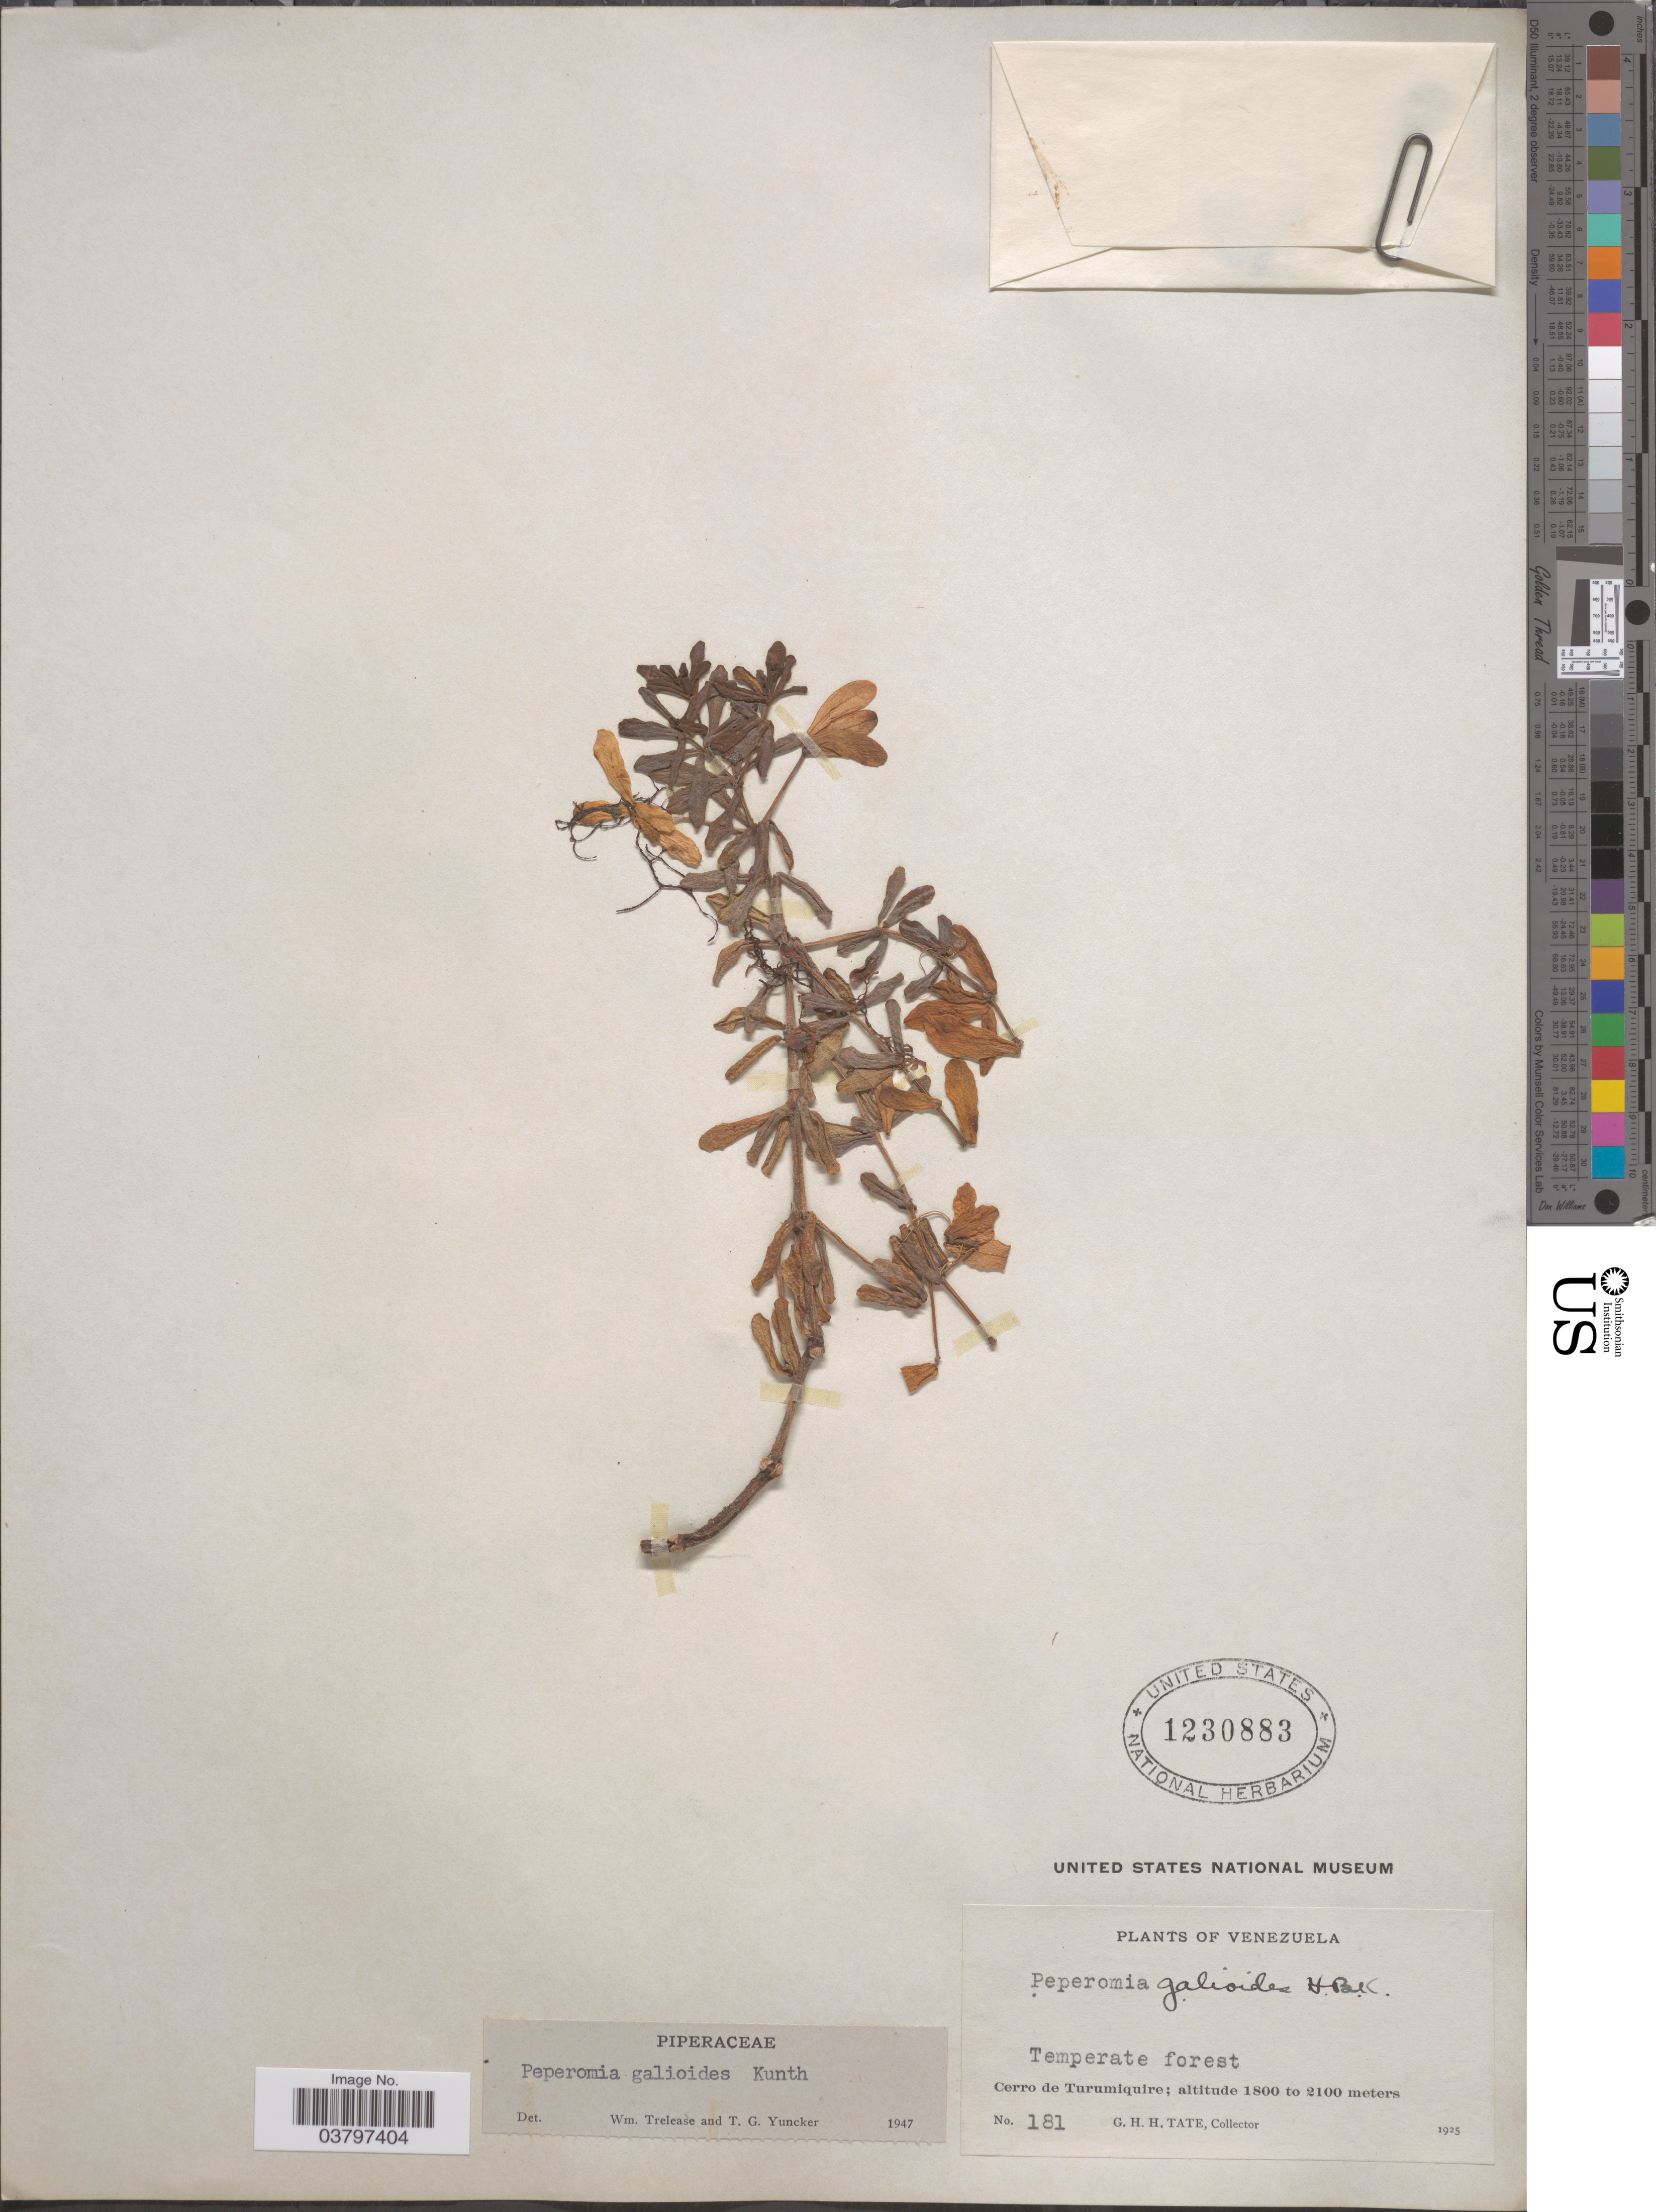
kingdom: Plantae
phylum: Tracheophyta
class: Magnoliopsida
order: Piperales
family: Piperaceae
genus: Peperomia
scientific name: Peperomia galioides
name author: Kunth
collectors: G. H. H.Tate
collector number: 181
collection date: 1925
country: Venezuela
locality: Cerro de Turumiquire.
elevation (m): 1800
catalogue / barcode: US 1230883